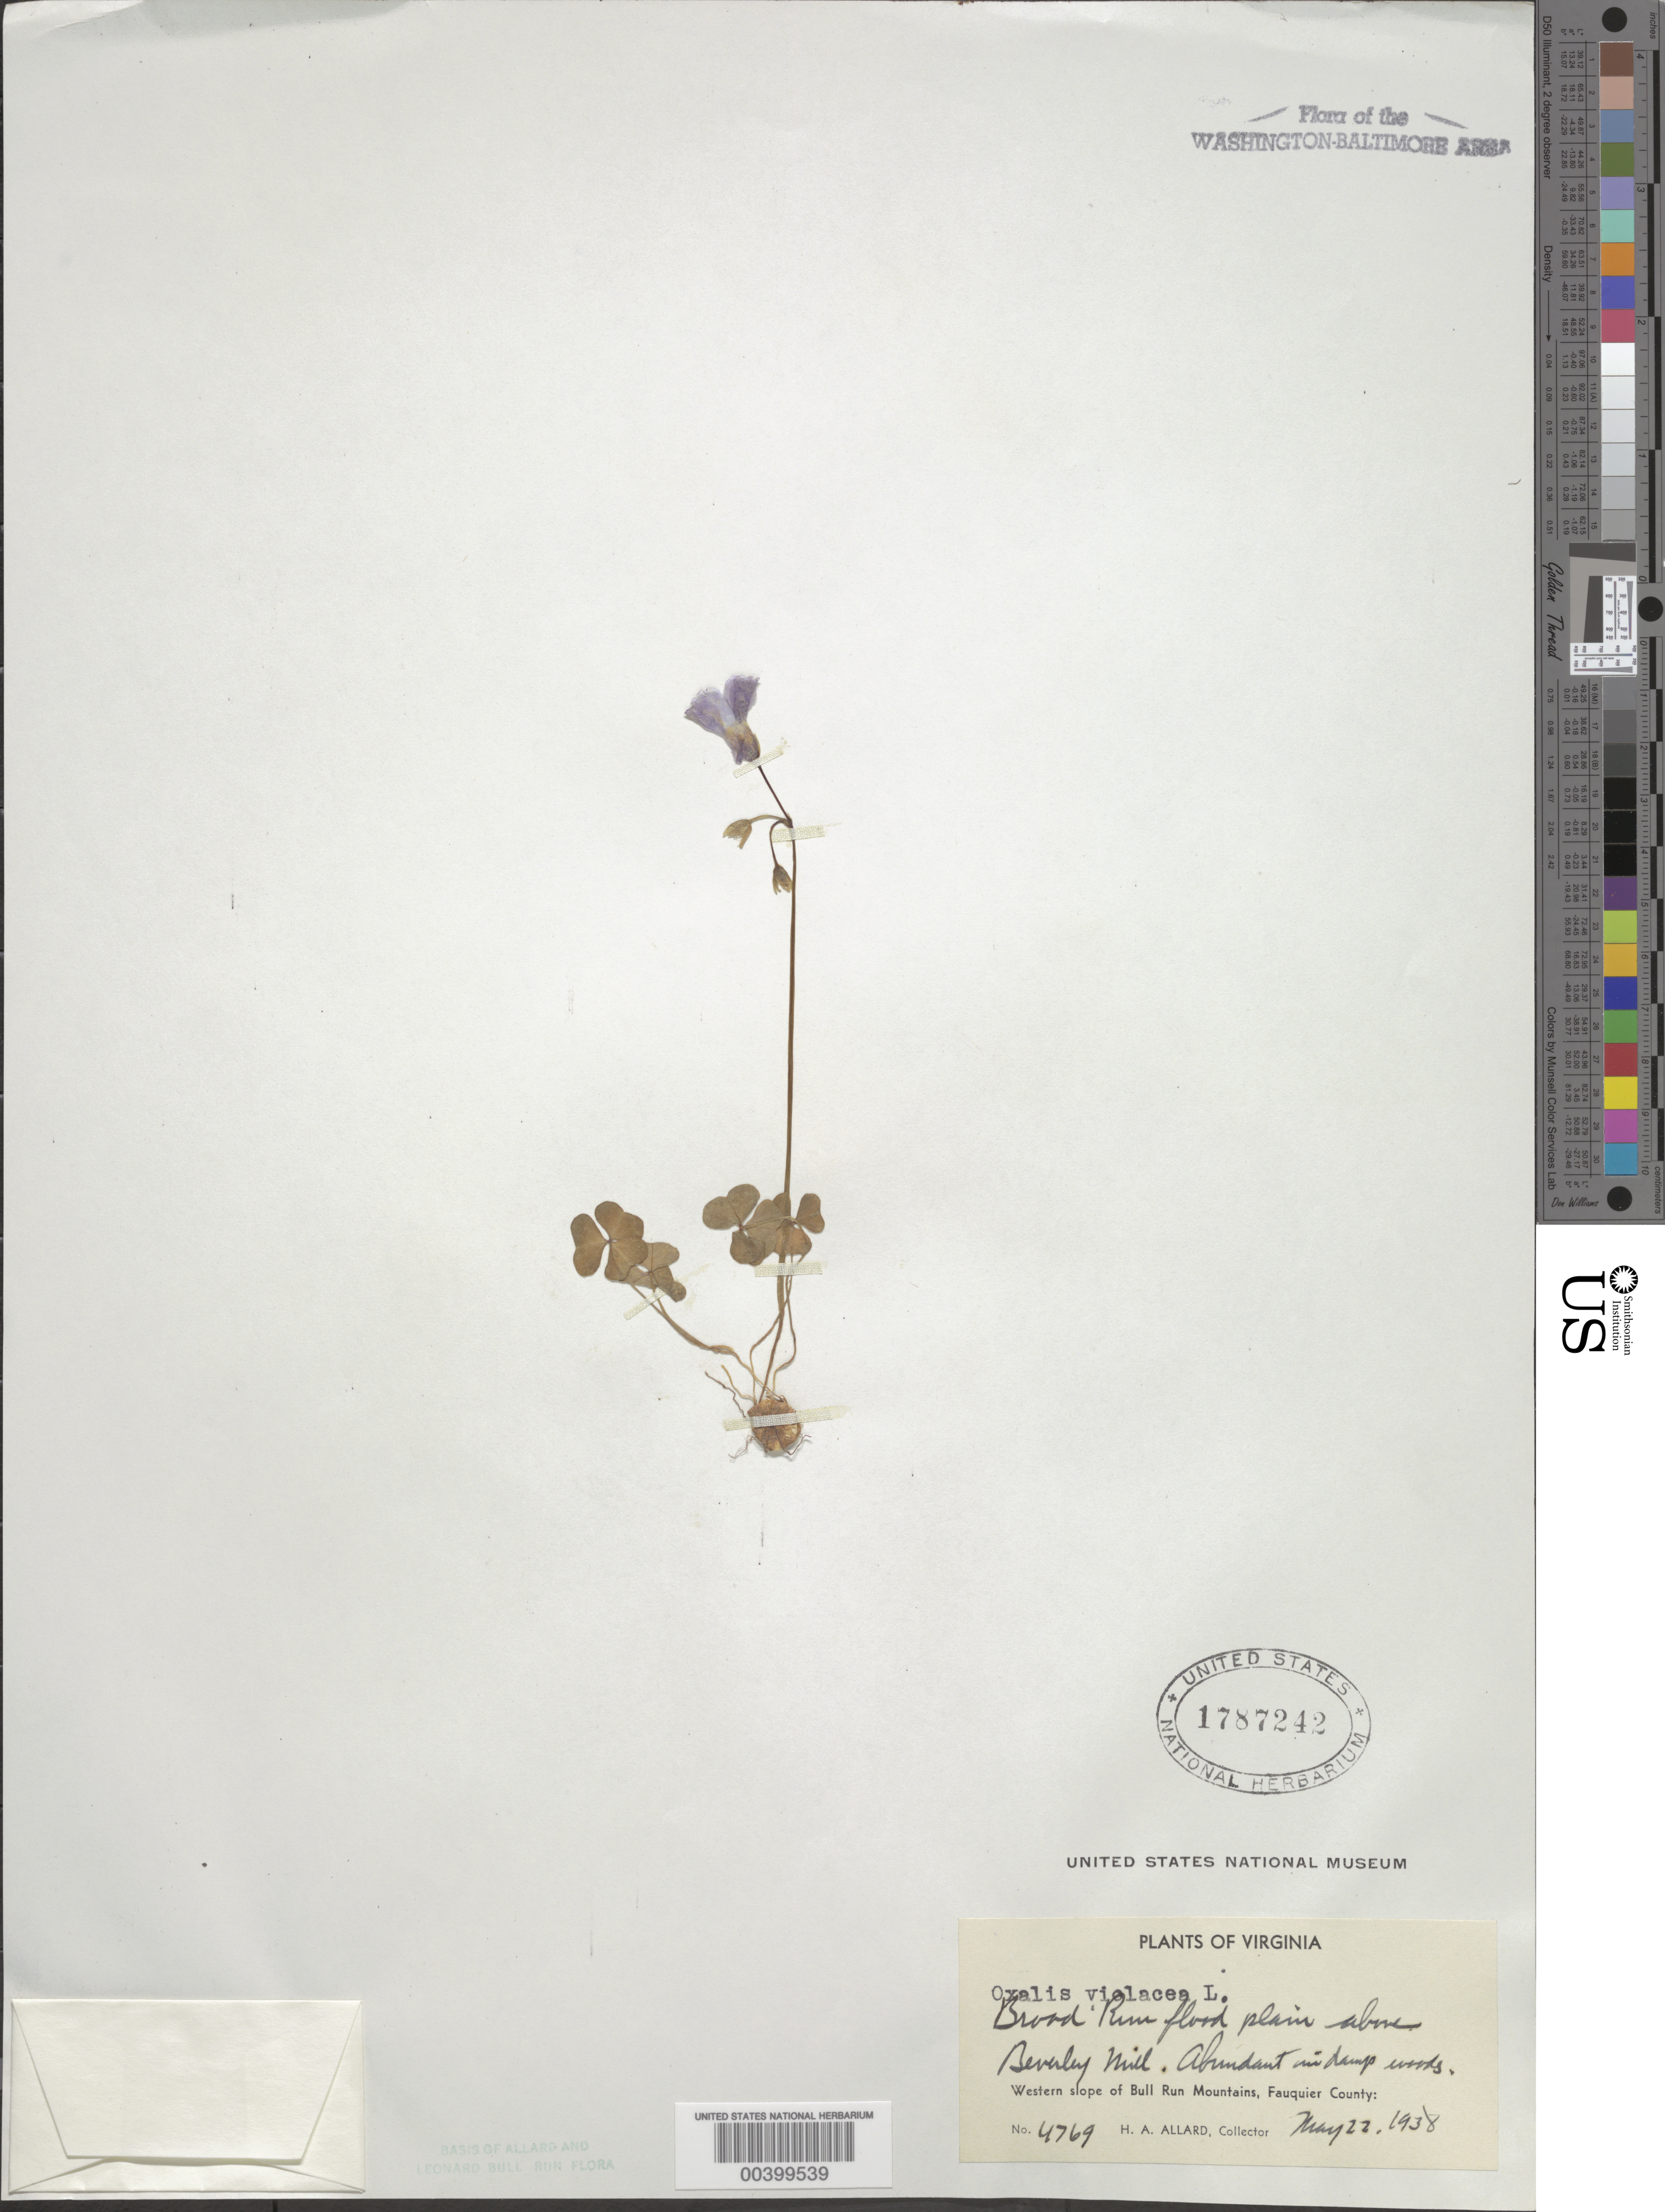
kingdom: Plantae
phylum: Tracheophyta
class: Magnoliopsida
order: Oxalidales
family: Oxalidaceae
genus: Oxalis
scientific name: Oxalis violacea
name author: L.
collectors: H. A. Allard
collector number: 4769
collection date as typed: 22 May 1938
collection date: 1938-05-22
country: United States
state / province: Virginia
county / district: Fauquier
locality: Broad Run above Beverley Mill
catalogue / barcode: US 1787242